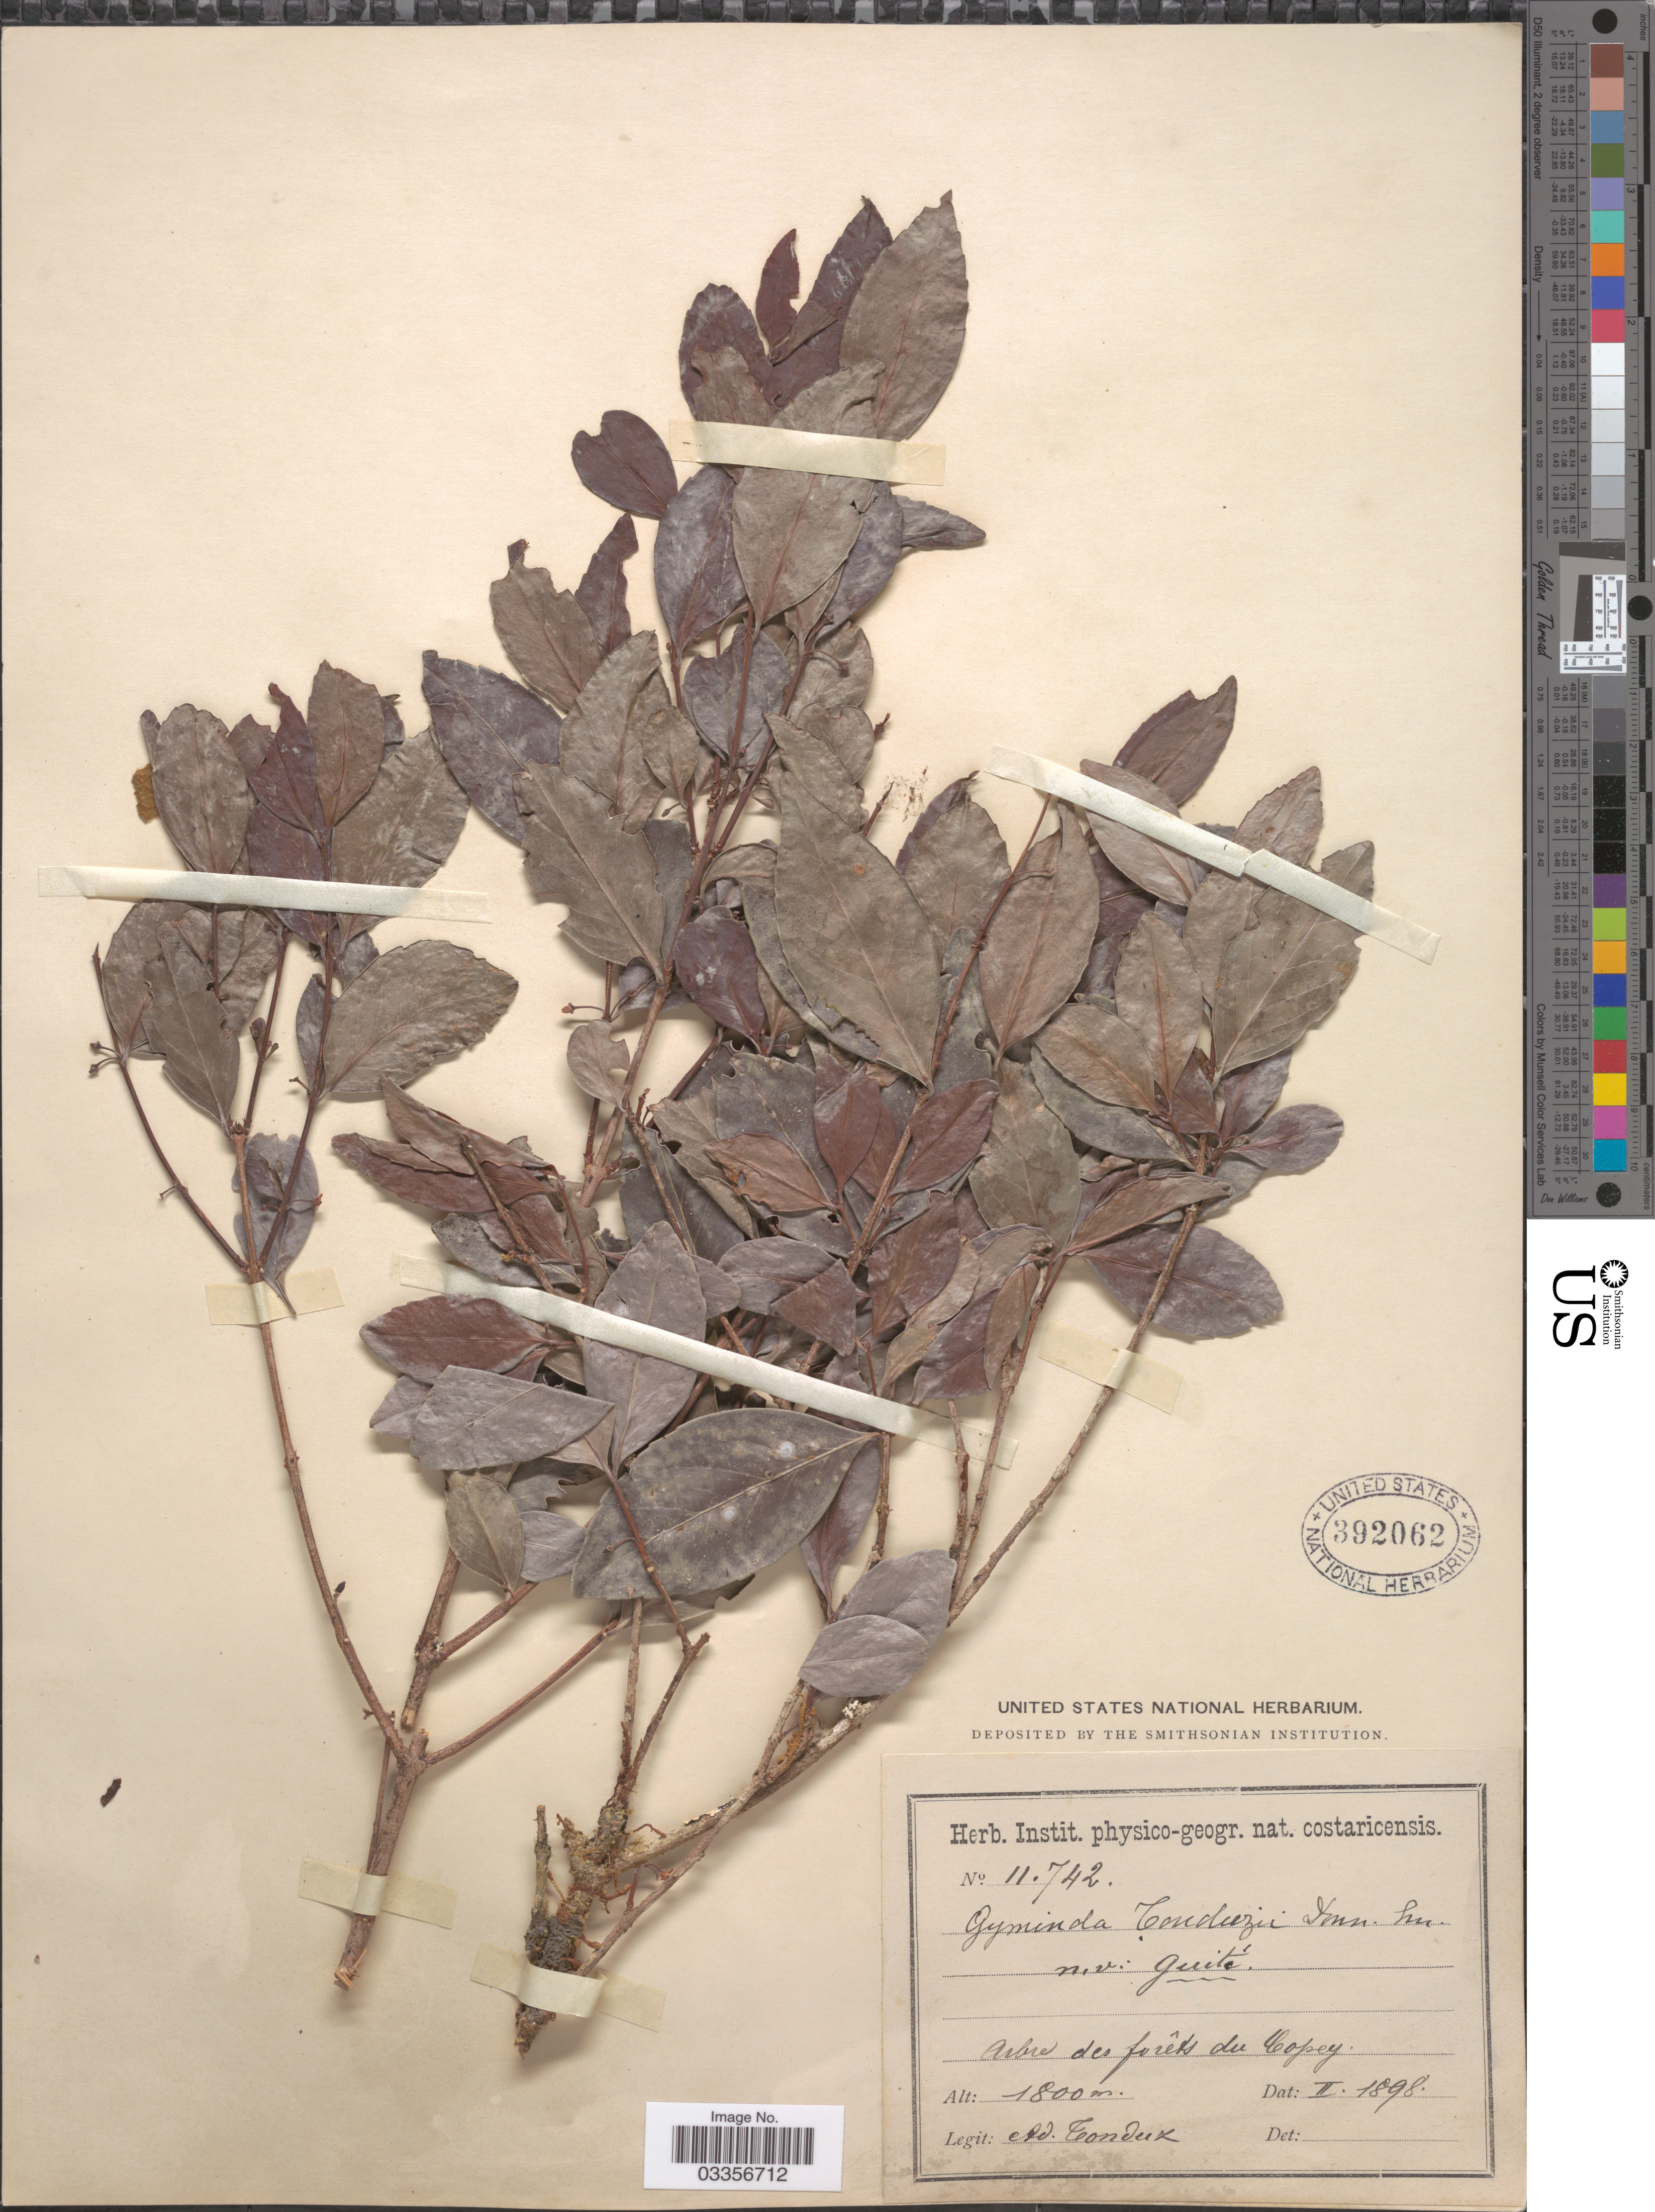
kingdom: Plantae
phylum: Tracheophyta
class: Magnoliopsida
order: Celastrales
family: Celastraceae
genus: Crossopetalum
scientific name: Crossopetalum tonduzii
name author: (Loes.) Lundell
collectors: A. Tonduz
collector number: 11742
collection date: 1898-02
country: Costa Rica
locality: Arbre des forêts du Copey.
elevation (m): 1800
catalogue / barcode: US 392062